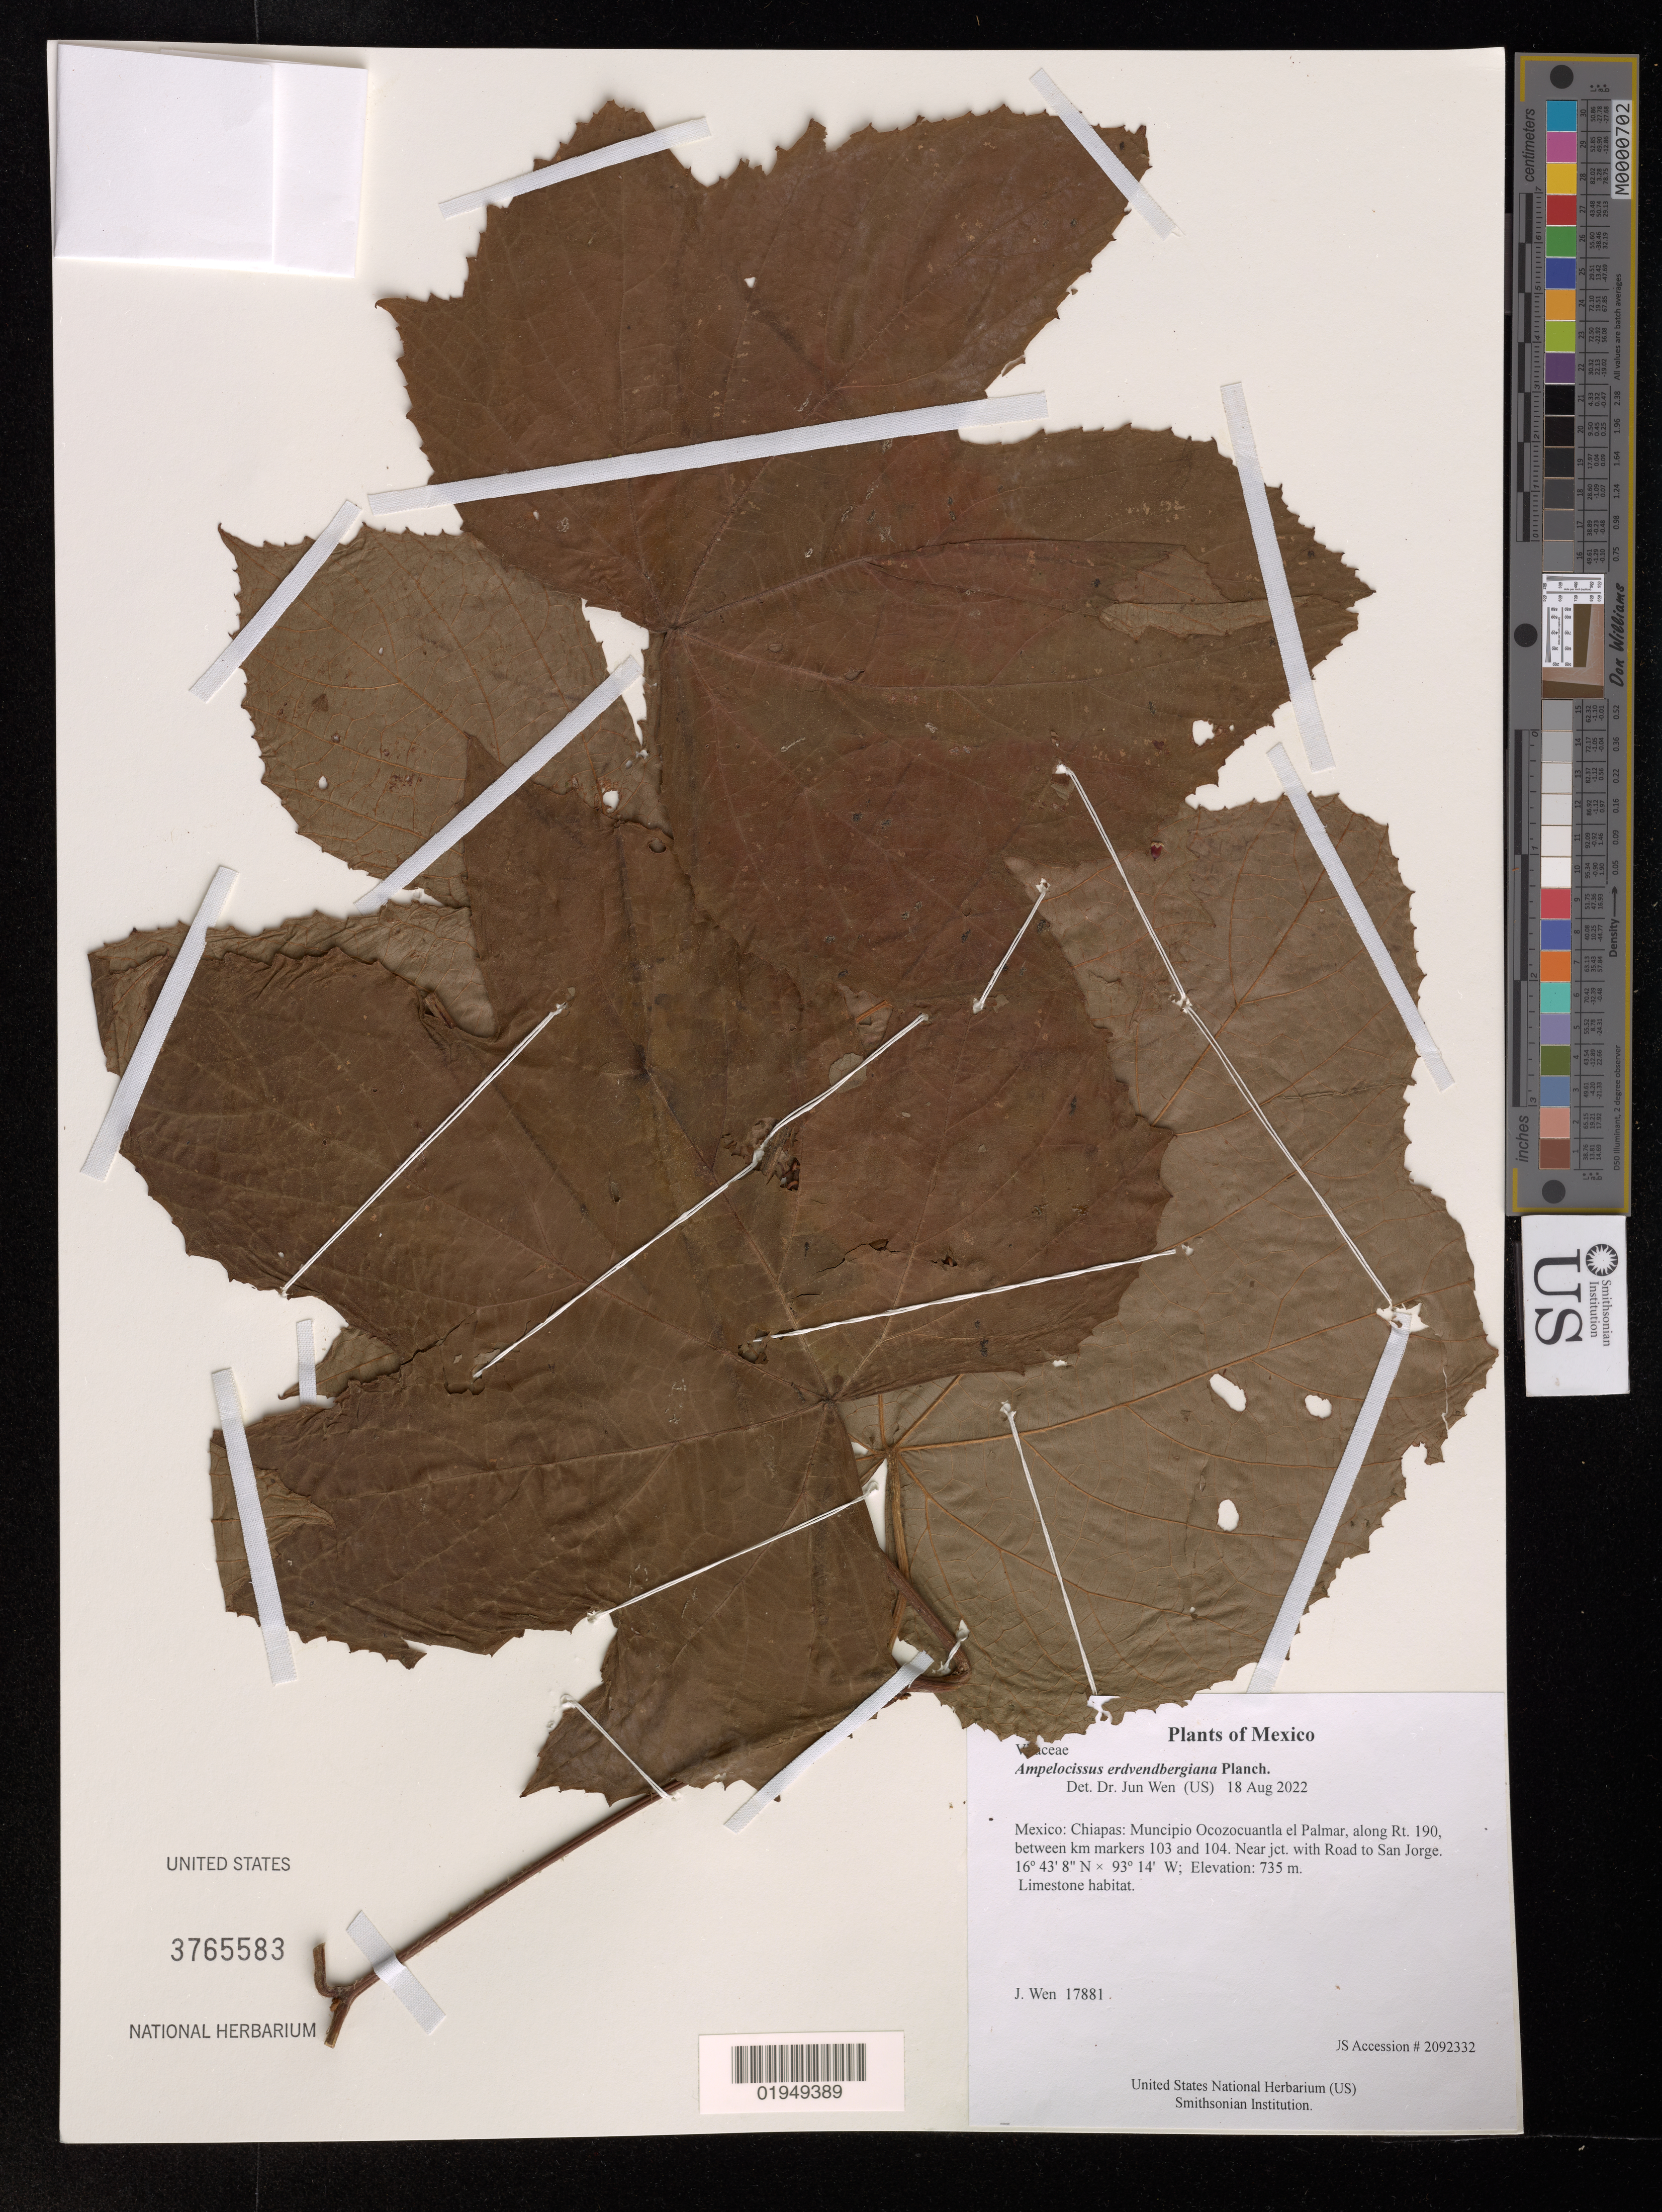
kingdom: Plantae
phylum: Tracheophyta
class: Magnoliopsida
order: Vitales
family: Vitaceae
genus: Ampelocissus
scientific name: Ampelocissus erdvendbergiana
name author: Planch.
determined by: Wen, Jun, (BOT), Smithsonian Institution - National Museum of Natural History (UNITED STATES)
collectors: J. Wen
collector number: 17881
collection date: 2022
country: Mexico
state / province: Chiapas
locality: Muncipio Ocozocuantla el Palmar, along Rt. 190, between km markers 103 and 104. Near jct. with Road to San Jorge.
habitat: Limestone habitat.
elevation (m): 735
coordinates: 16 438 N, 93 14 W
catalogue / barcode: US 3765583